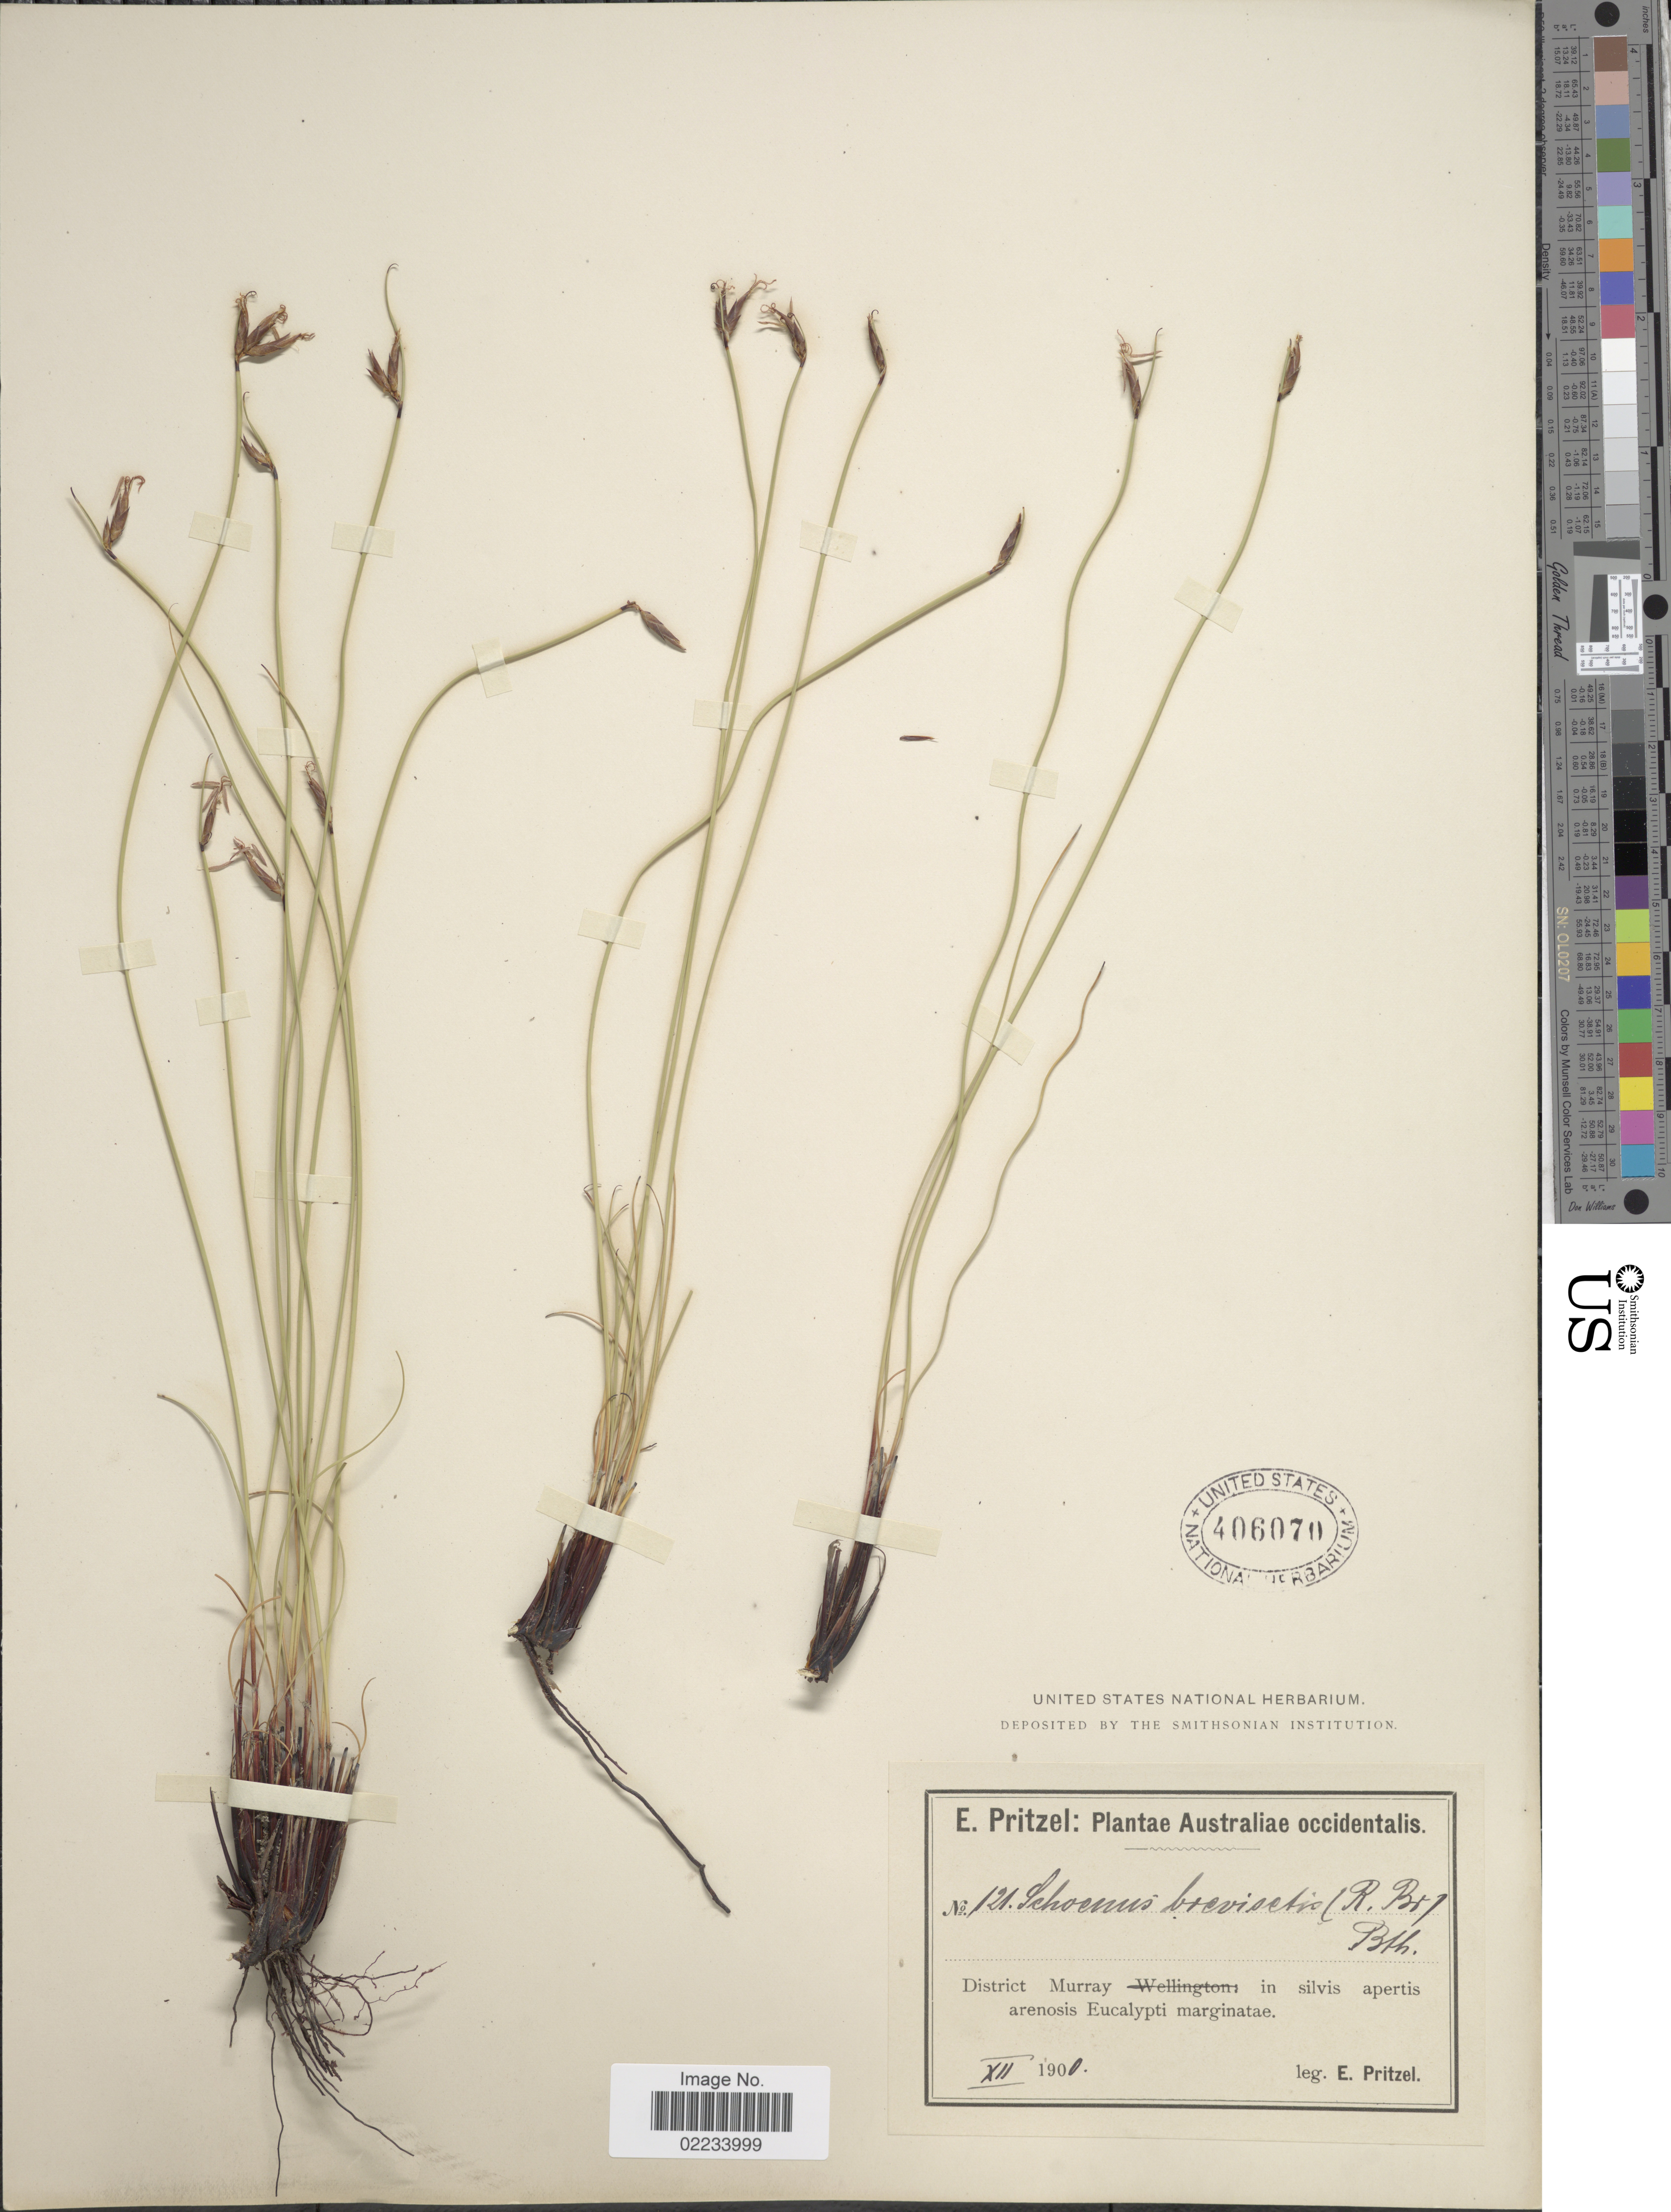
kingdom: Plantae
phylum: Tracheophyta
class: Liliopsida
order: Poales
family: Cyperaceae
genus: Schoenus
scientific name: Schoenus brevisetis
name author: (R. Br.) Roem. & Schult.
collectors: E. G. Pritzel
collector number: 121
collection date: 1900-12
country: Australia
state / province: Victoria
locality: District Murray: in silvis apertis arenosis Eucalypti marginatae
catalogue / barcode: US 406070